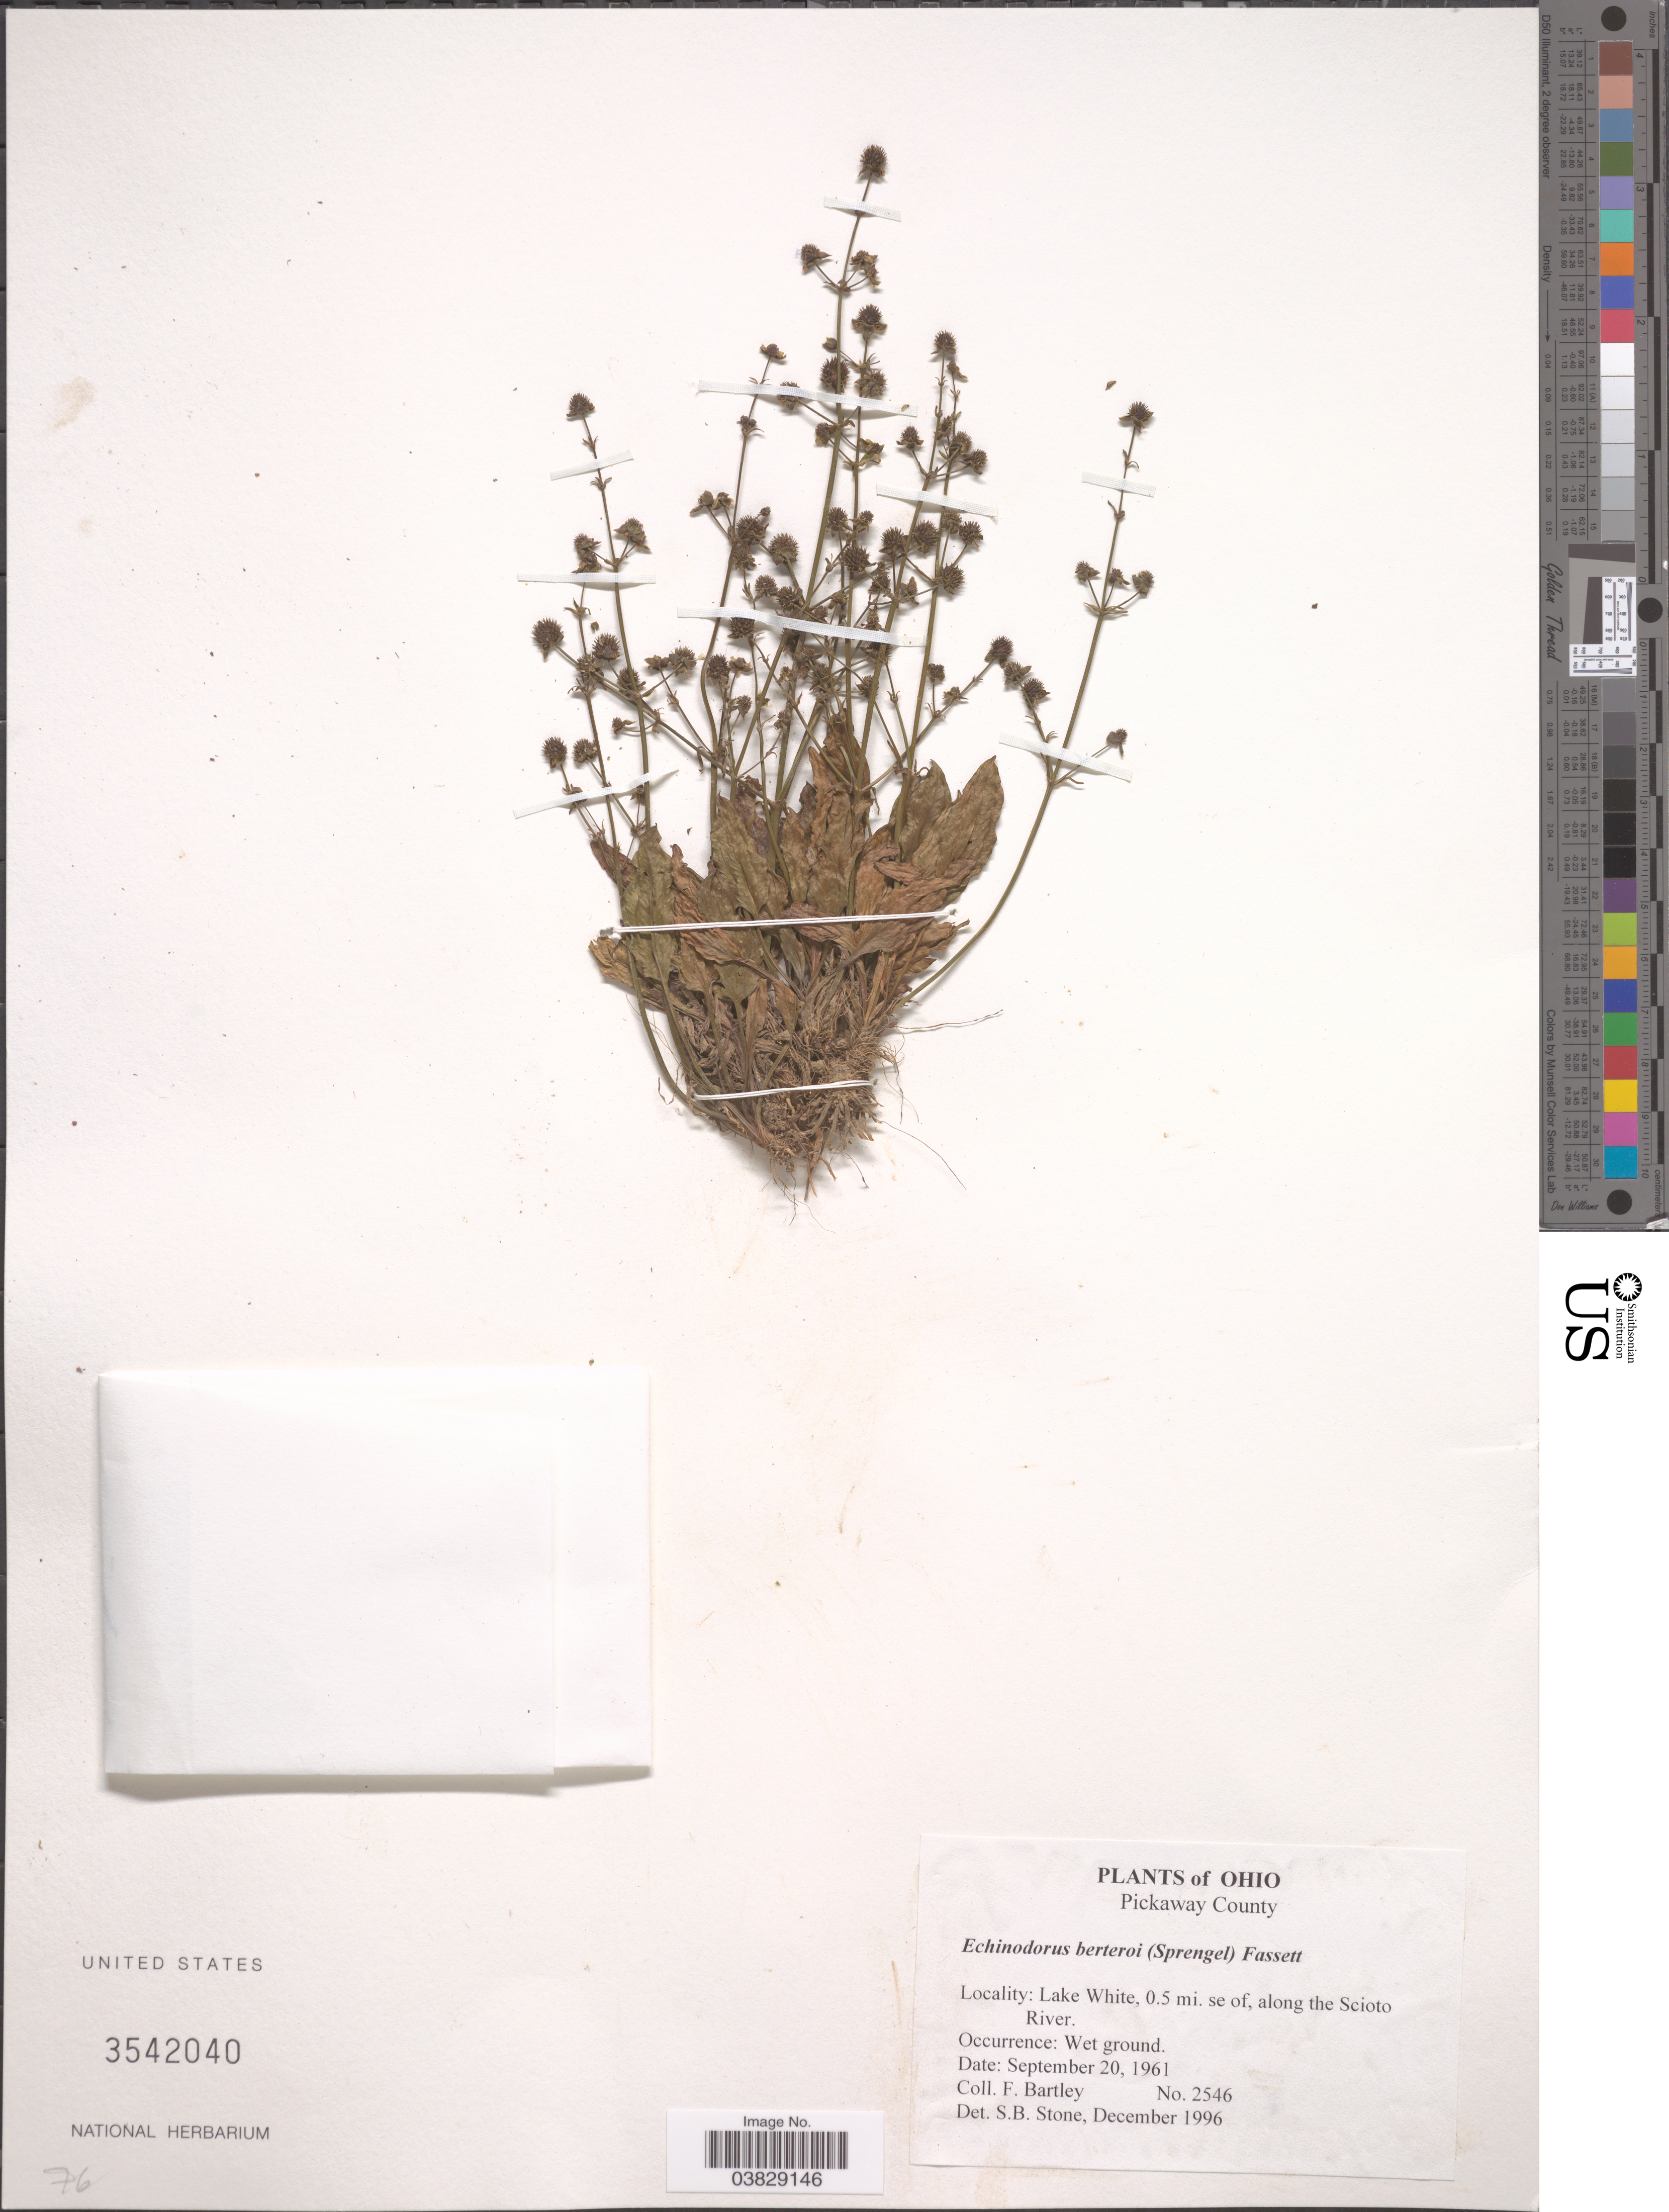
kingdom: Plantae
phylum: Tracheophyta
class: Liliopsida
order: Alismatales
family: Alismataceae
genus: Echinodorus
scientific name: Echinodorus berteroi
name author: (Spreng.) Fassett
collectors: F. Bartley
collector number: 2546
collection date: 1961-09-20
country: United States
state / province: Ohio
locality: Pickaway County. Lake White, 0.5 mi. se of, along the Scioto River.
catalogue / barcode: US 3542040